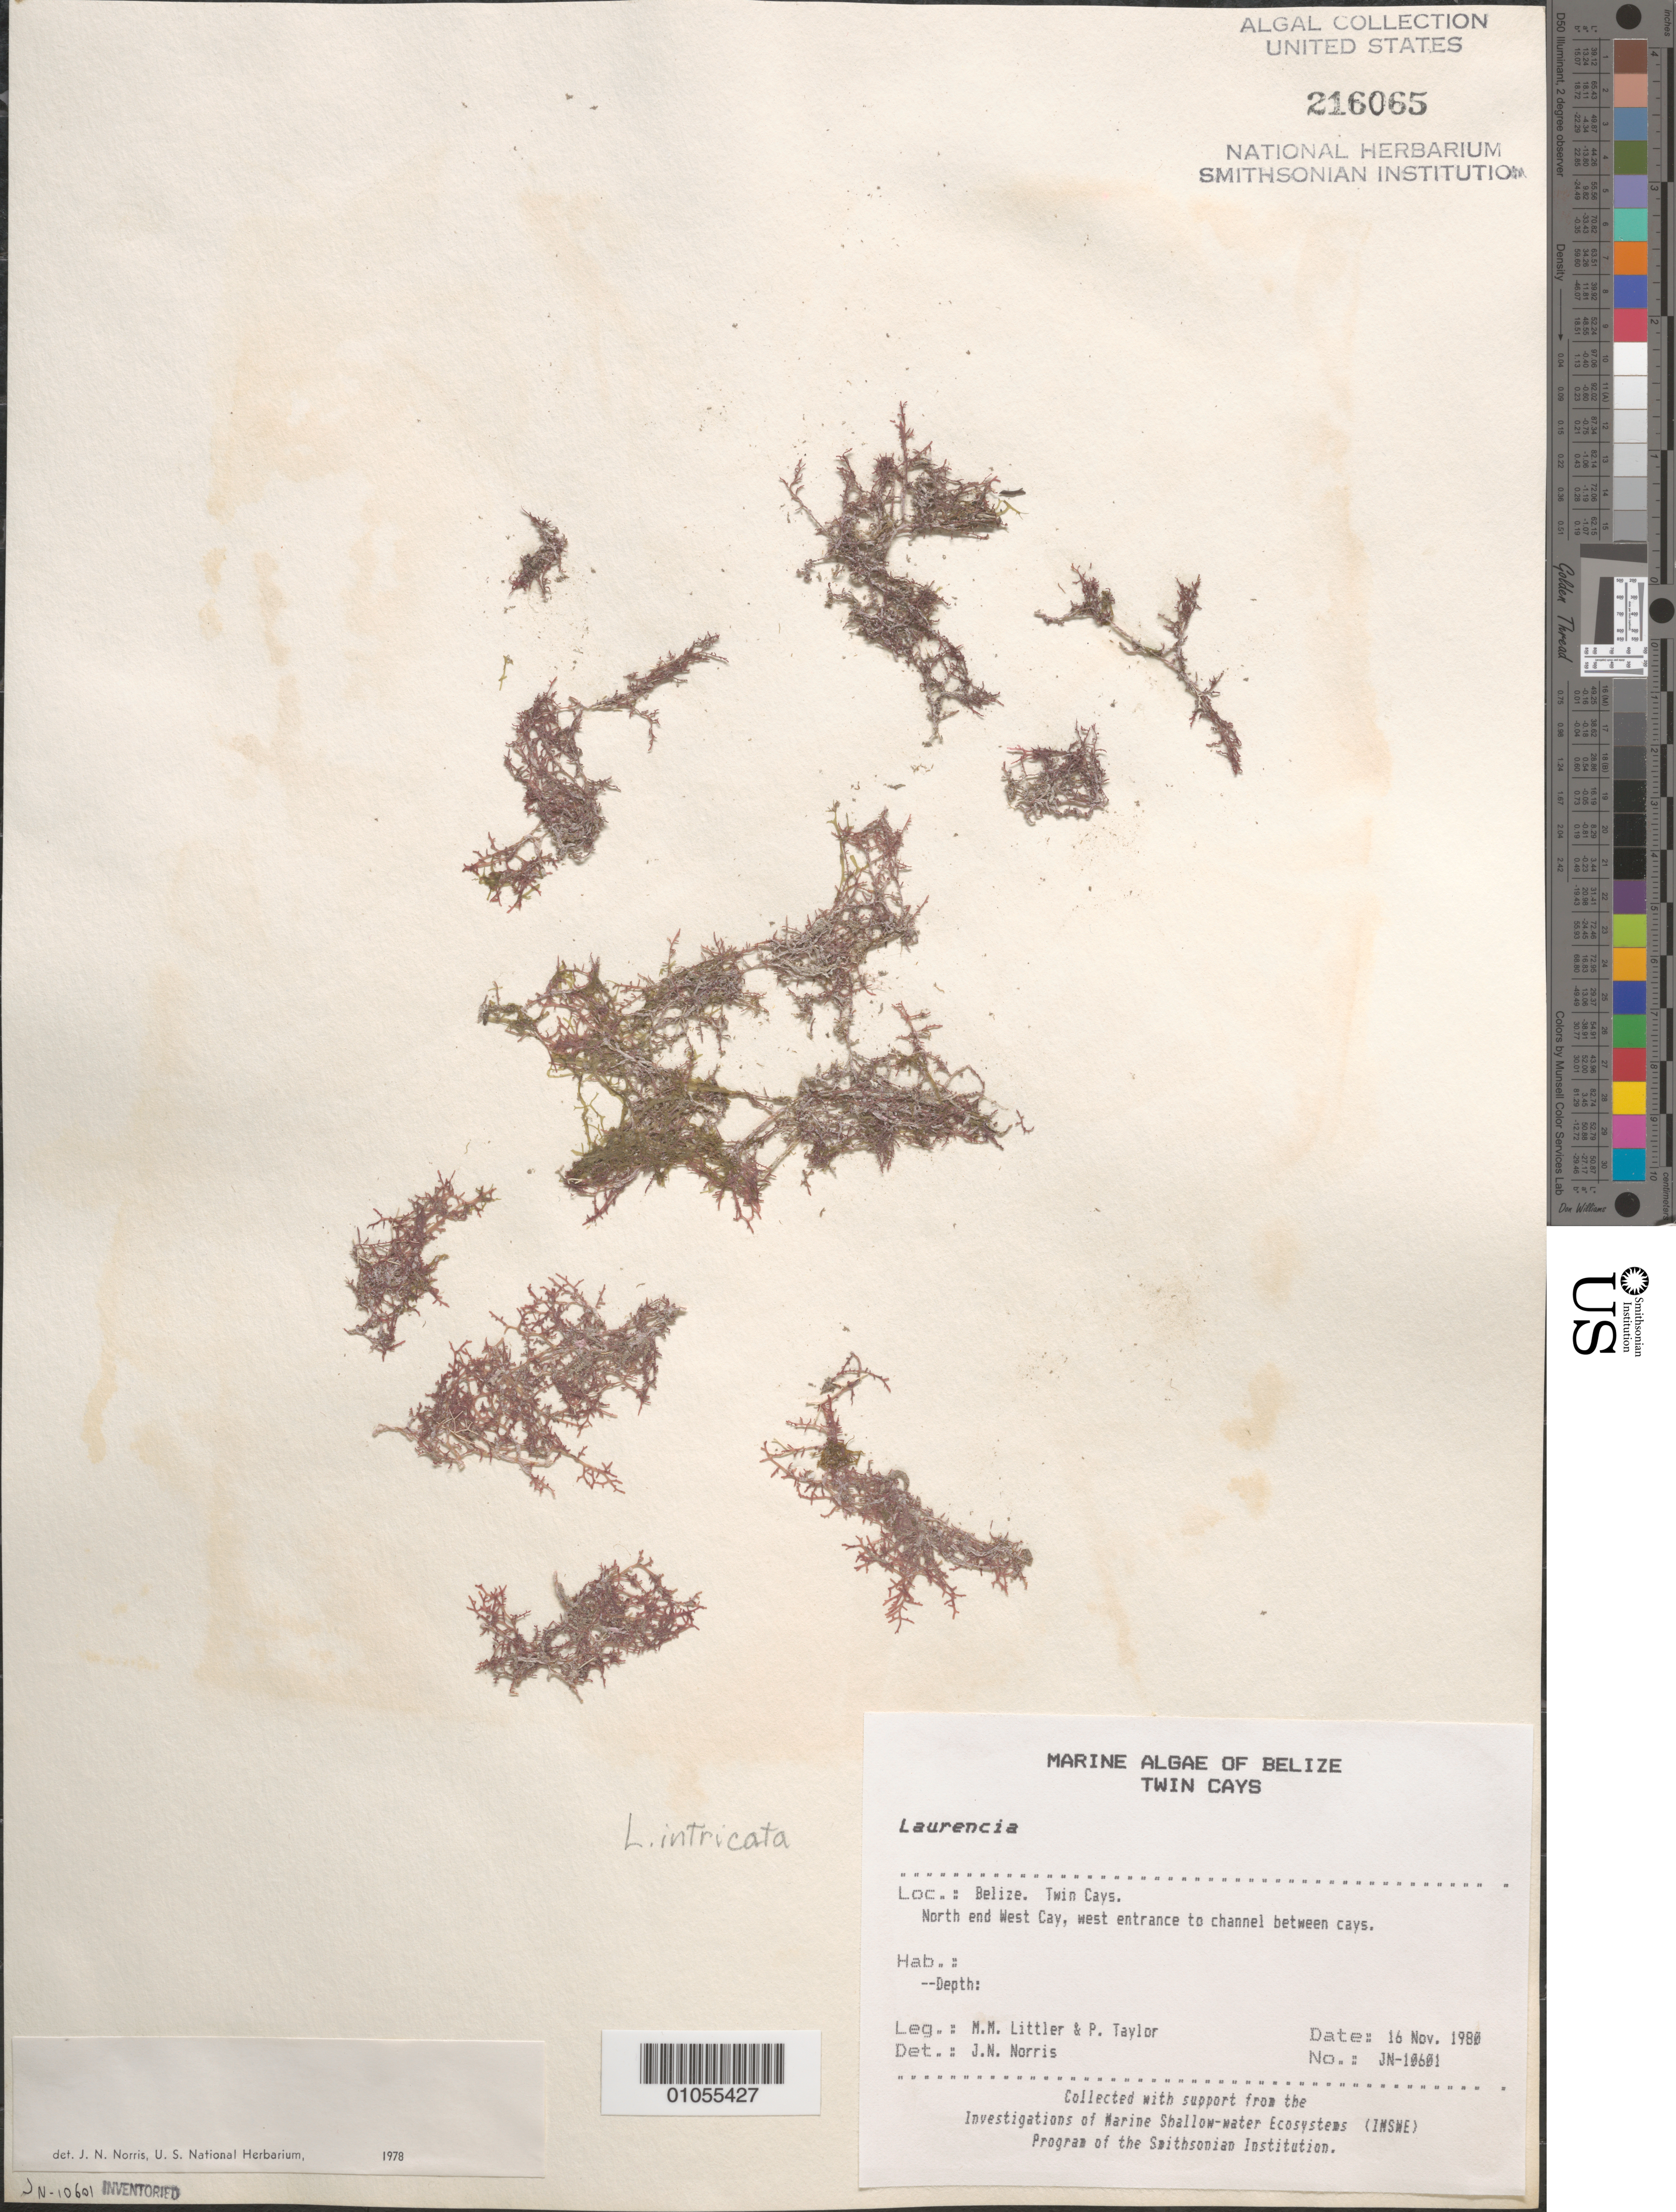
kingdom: Plantae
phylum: Rhodophyta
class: Florideophyceae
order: Ceramiales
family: Rhodomelaceae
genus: Laurencia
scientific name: Laurencia intricata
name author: J.V.Lamouroux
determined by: Norris, James N.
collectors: M. M. Littler & P. R. Taylor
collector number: JN-10601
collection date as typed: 16 Nov 1980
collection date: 1980-11-16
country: Belize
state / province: Stann Creek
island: West Cay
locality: North end of West Cay, west entrance to channel between cays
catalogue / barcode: US 216065